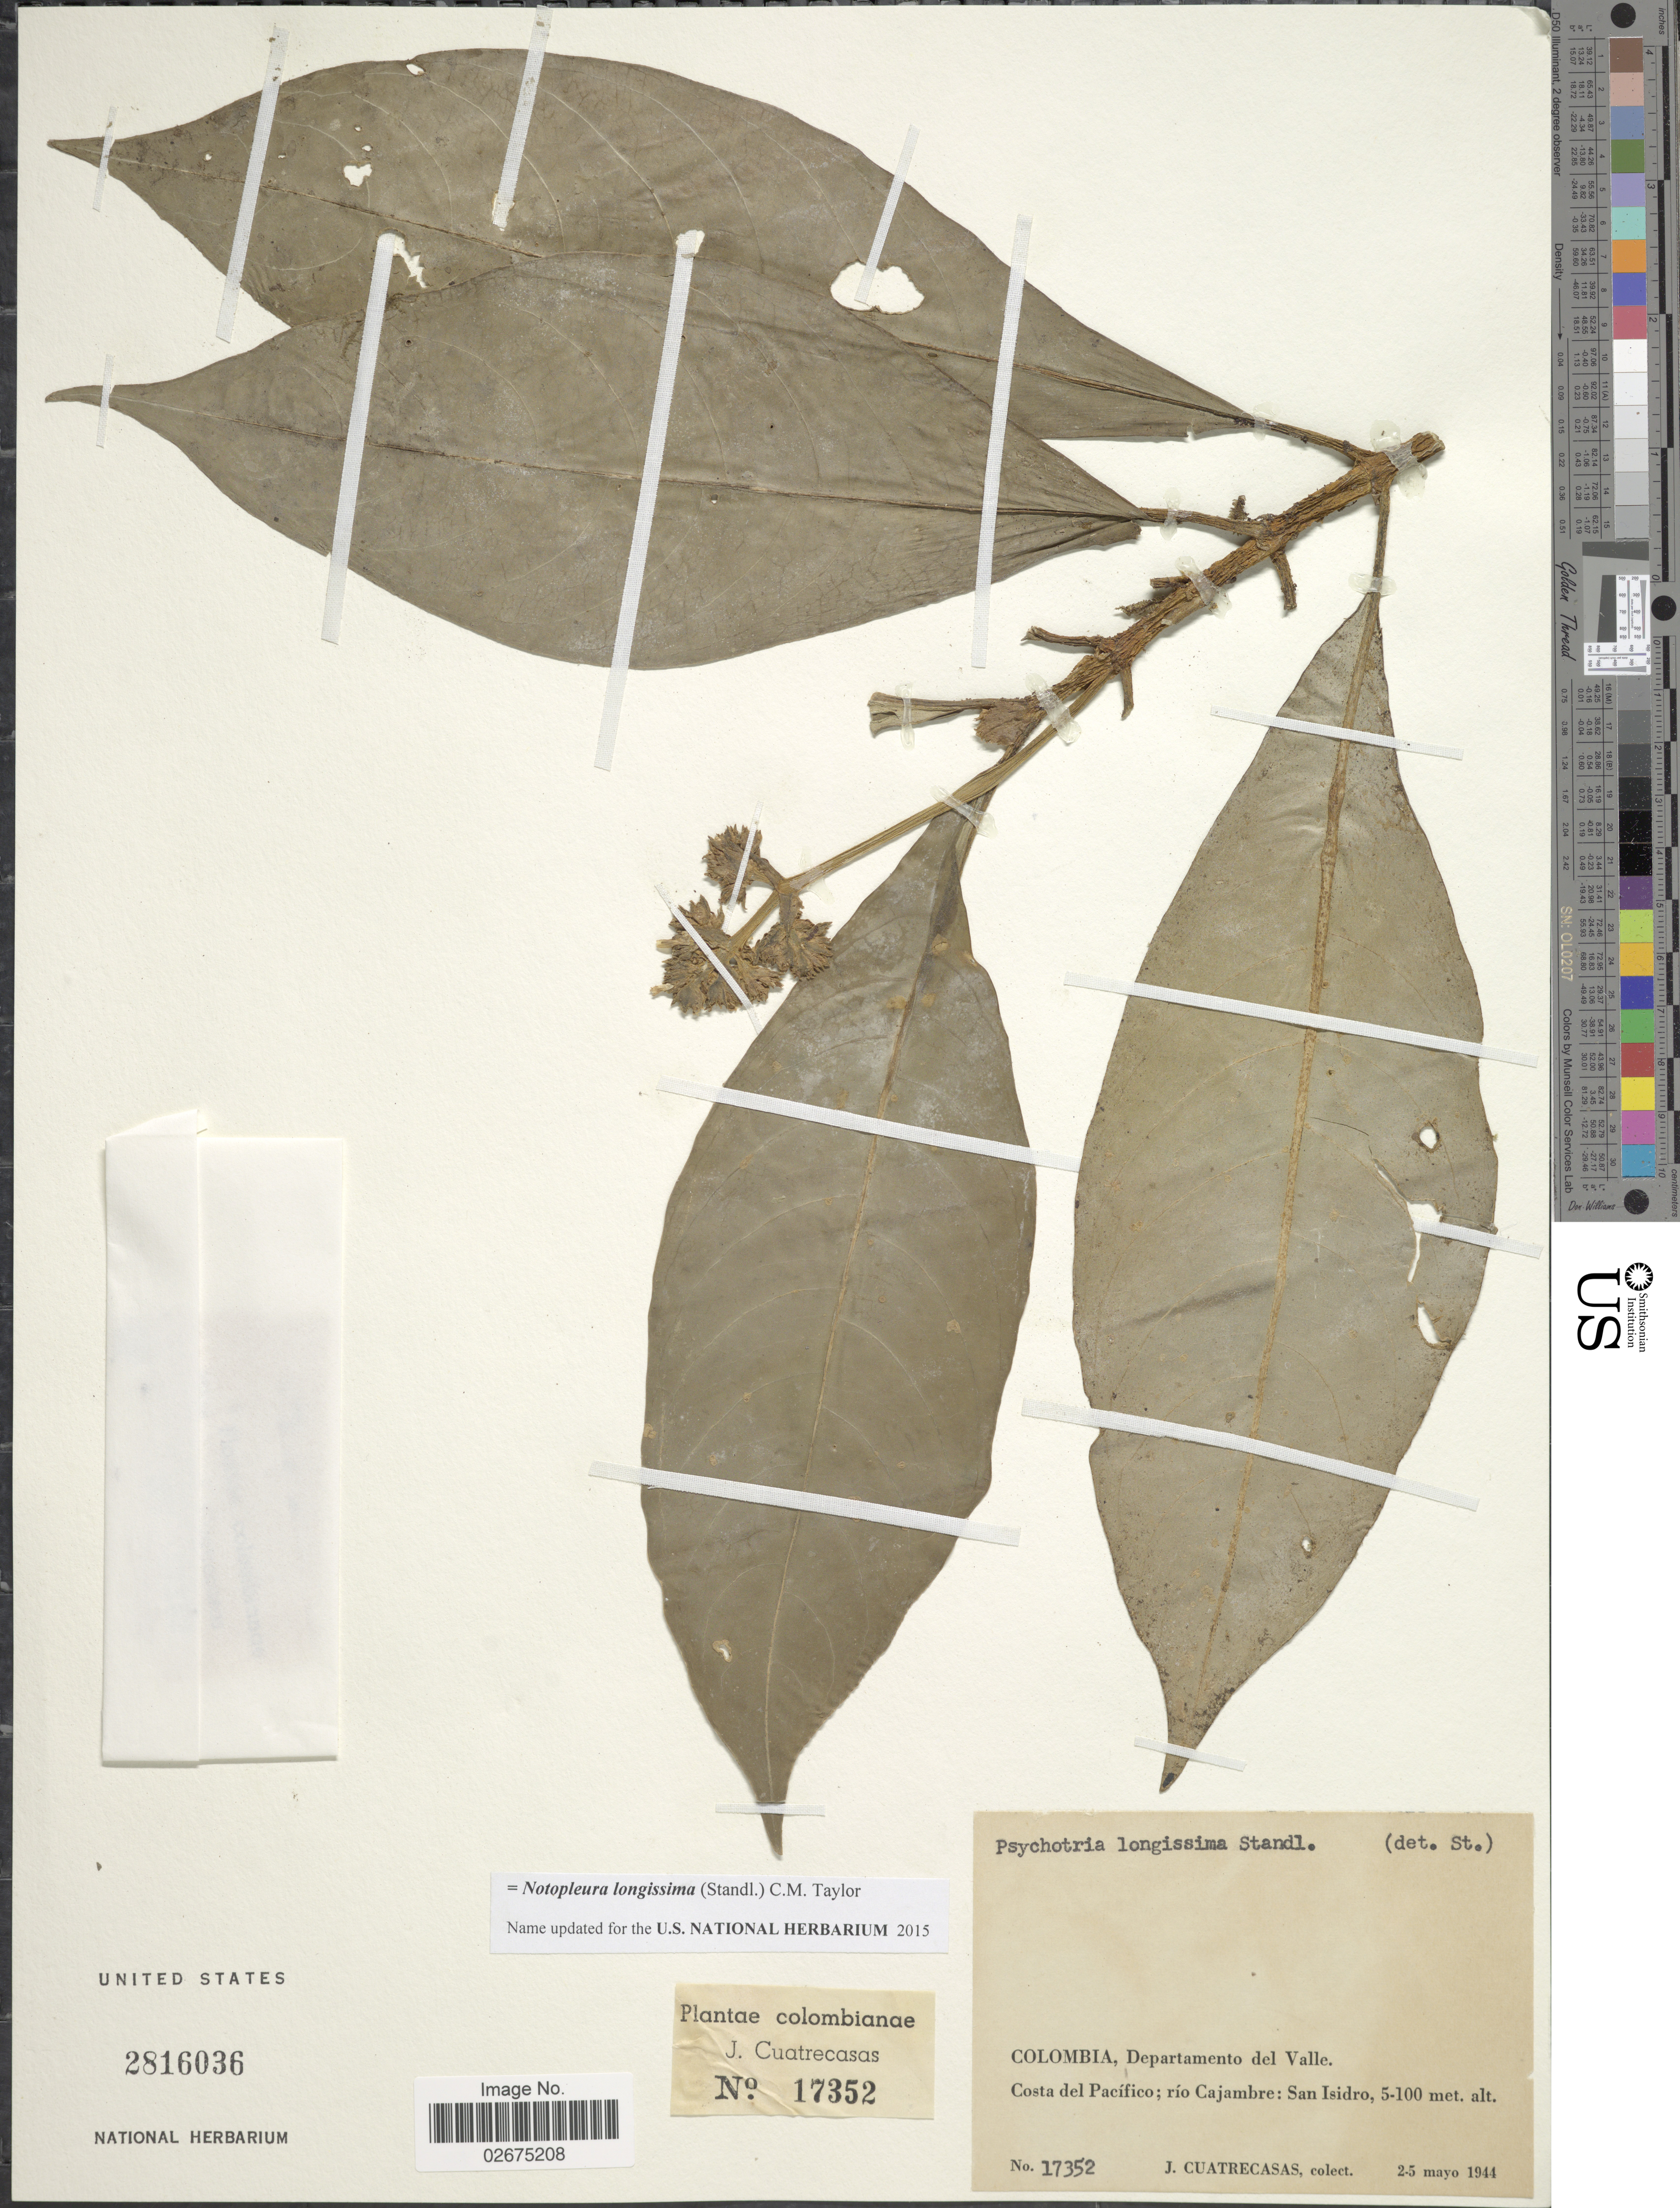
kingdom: Plantae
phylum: Tracheophyta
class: Magnoliopsida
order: Gentianales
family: Rubiaceae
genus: Notopleura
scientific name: Notopleura longissima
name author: Bremek.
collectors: J. Cuatrecasas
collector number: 17352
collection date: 1944-05-02/1944-05-05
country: Colombia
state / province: Valle del Cauca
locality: Departamento del Valle: Costa del Pacífico; río Cajambre: San Isidro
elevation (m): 5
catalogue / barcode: US 2816036